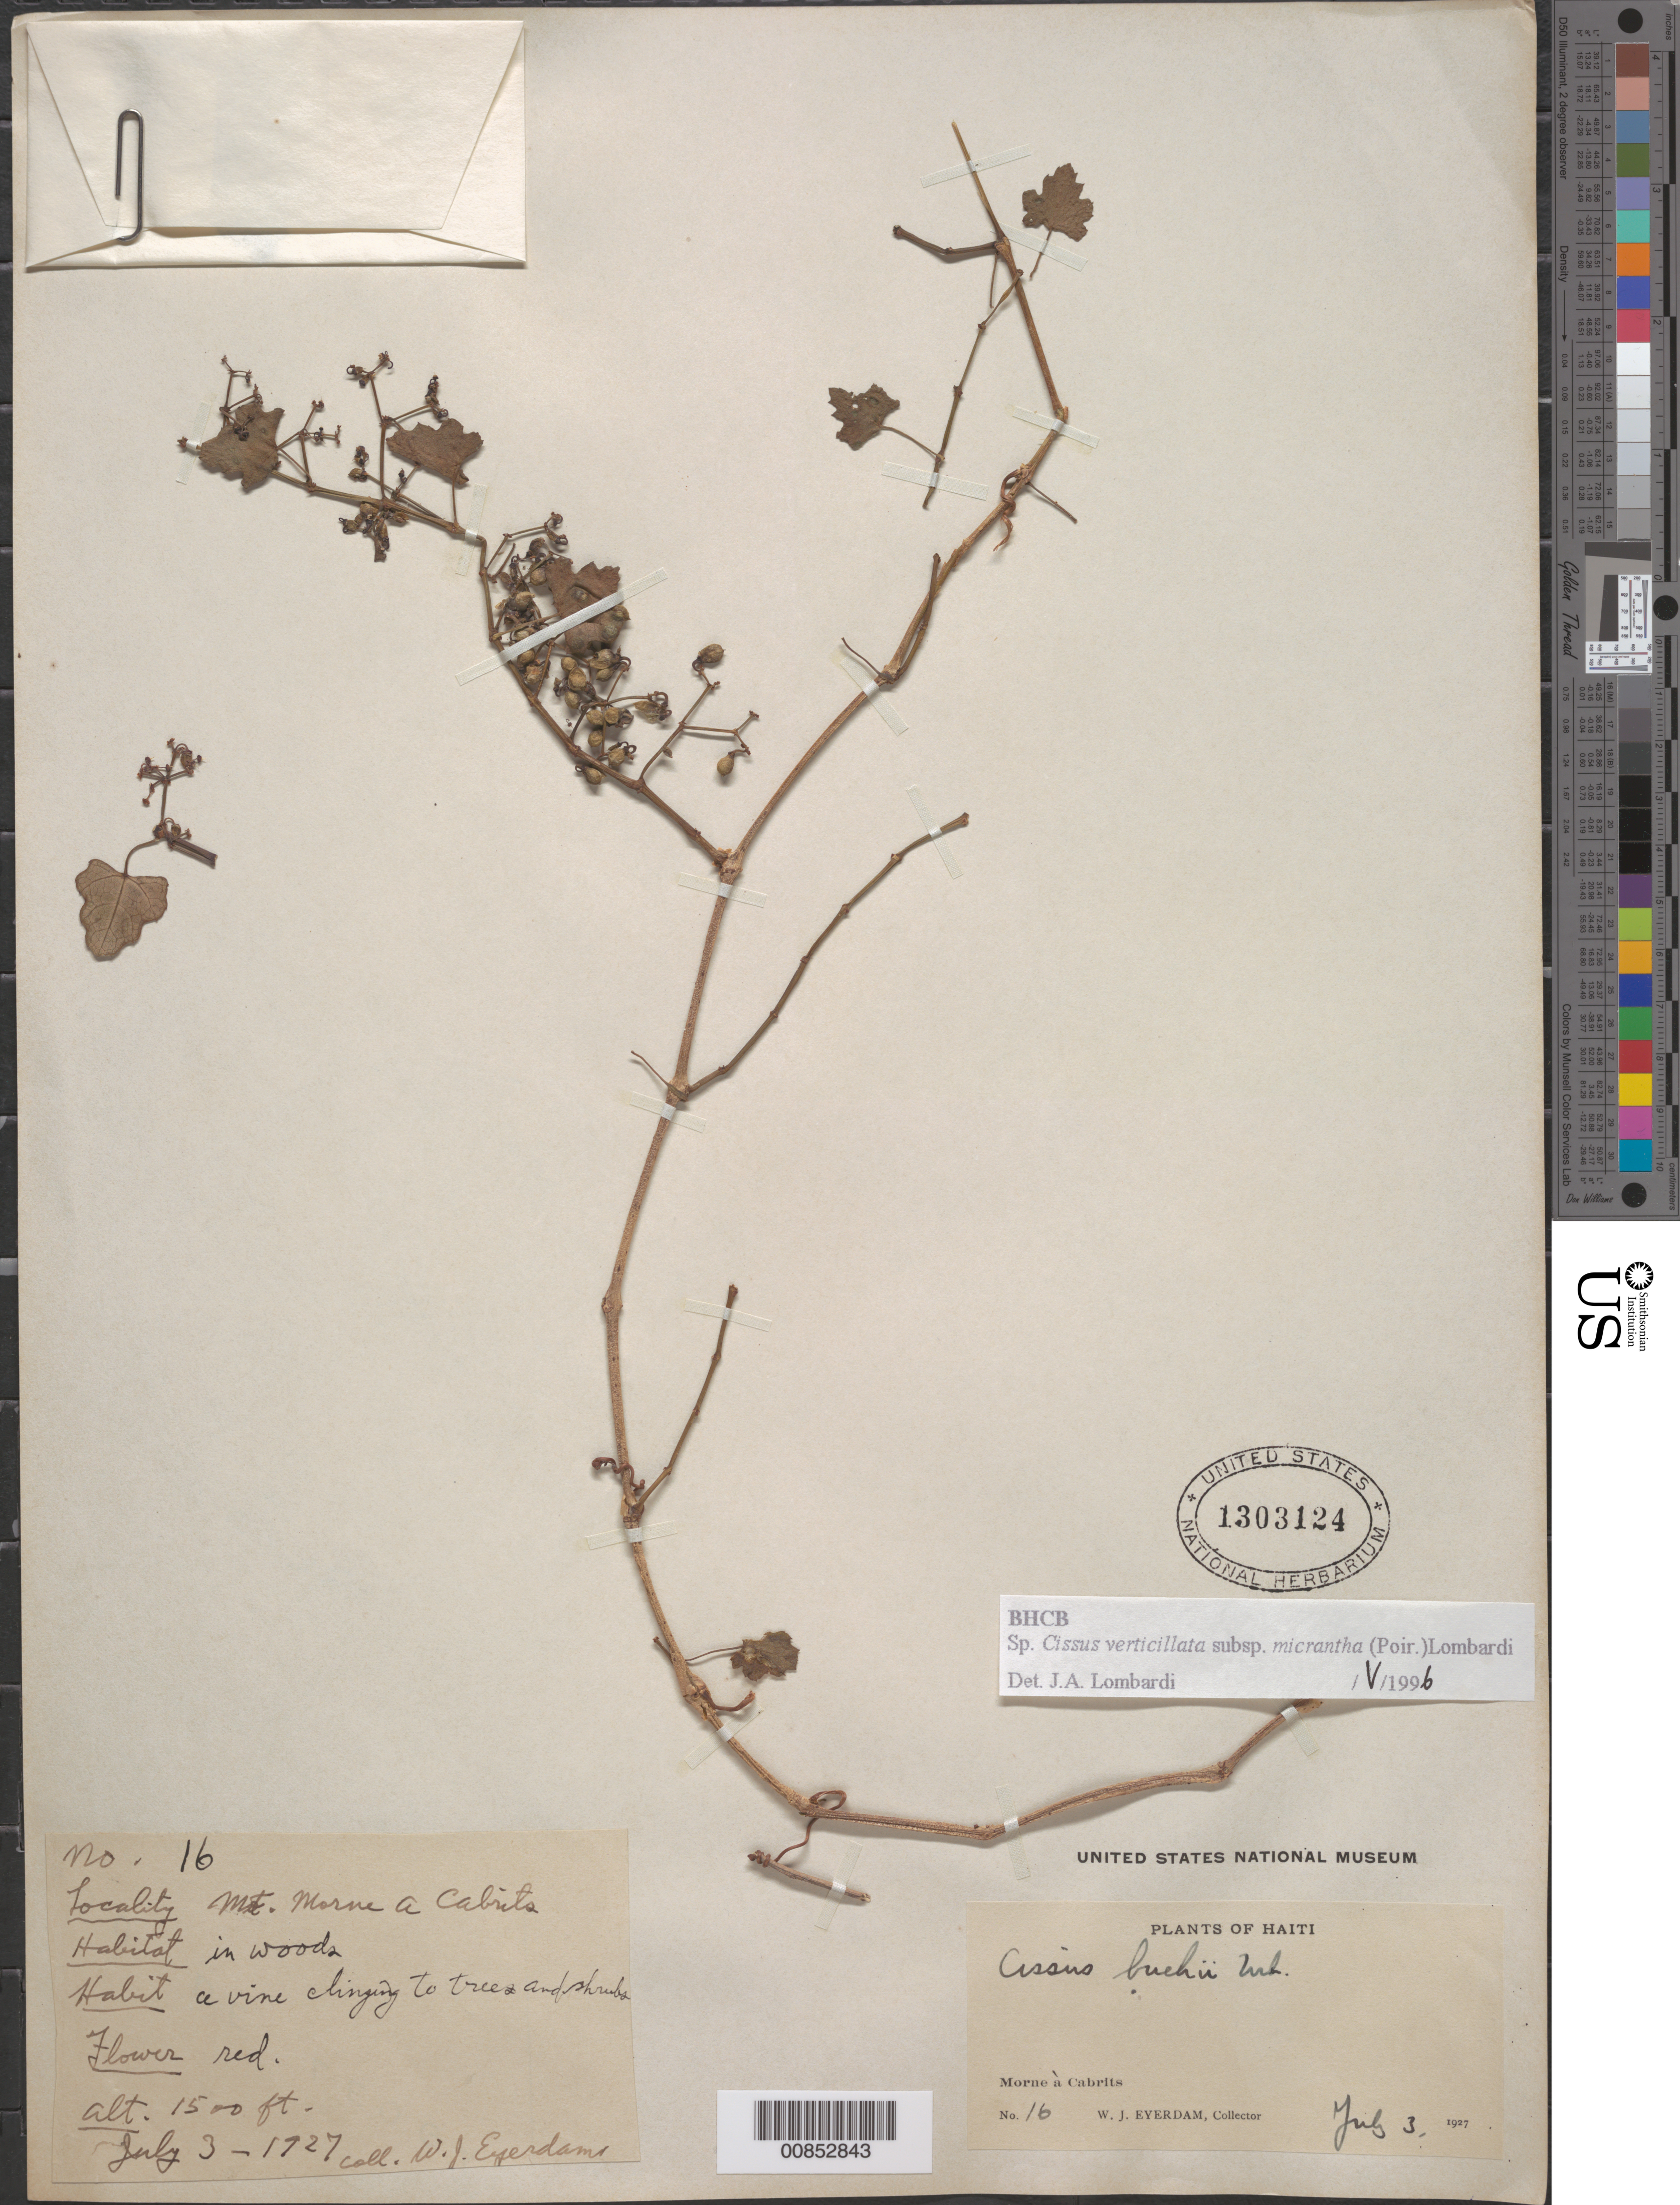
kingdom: Plantae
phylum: Tracheophyta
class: Magnoliopsida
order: Vitales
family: Vitaceae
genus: Cissus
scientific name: Cissus verticillata subsp. micrantha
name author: (Poir.) Lombardi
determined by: Lombardi, Julio A.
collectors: W. Everdam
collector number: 16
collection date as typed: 03 Jul 1927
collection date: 1927-07-03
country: Haiti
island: Hispaniola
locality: Morne-à-Cabrits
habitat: In woods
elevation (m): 457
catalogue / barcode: US 1303124